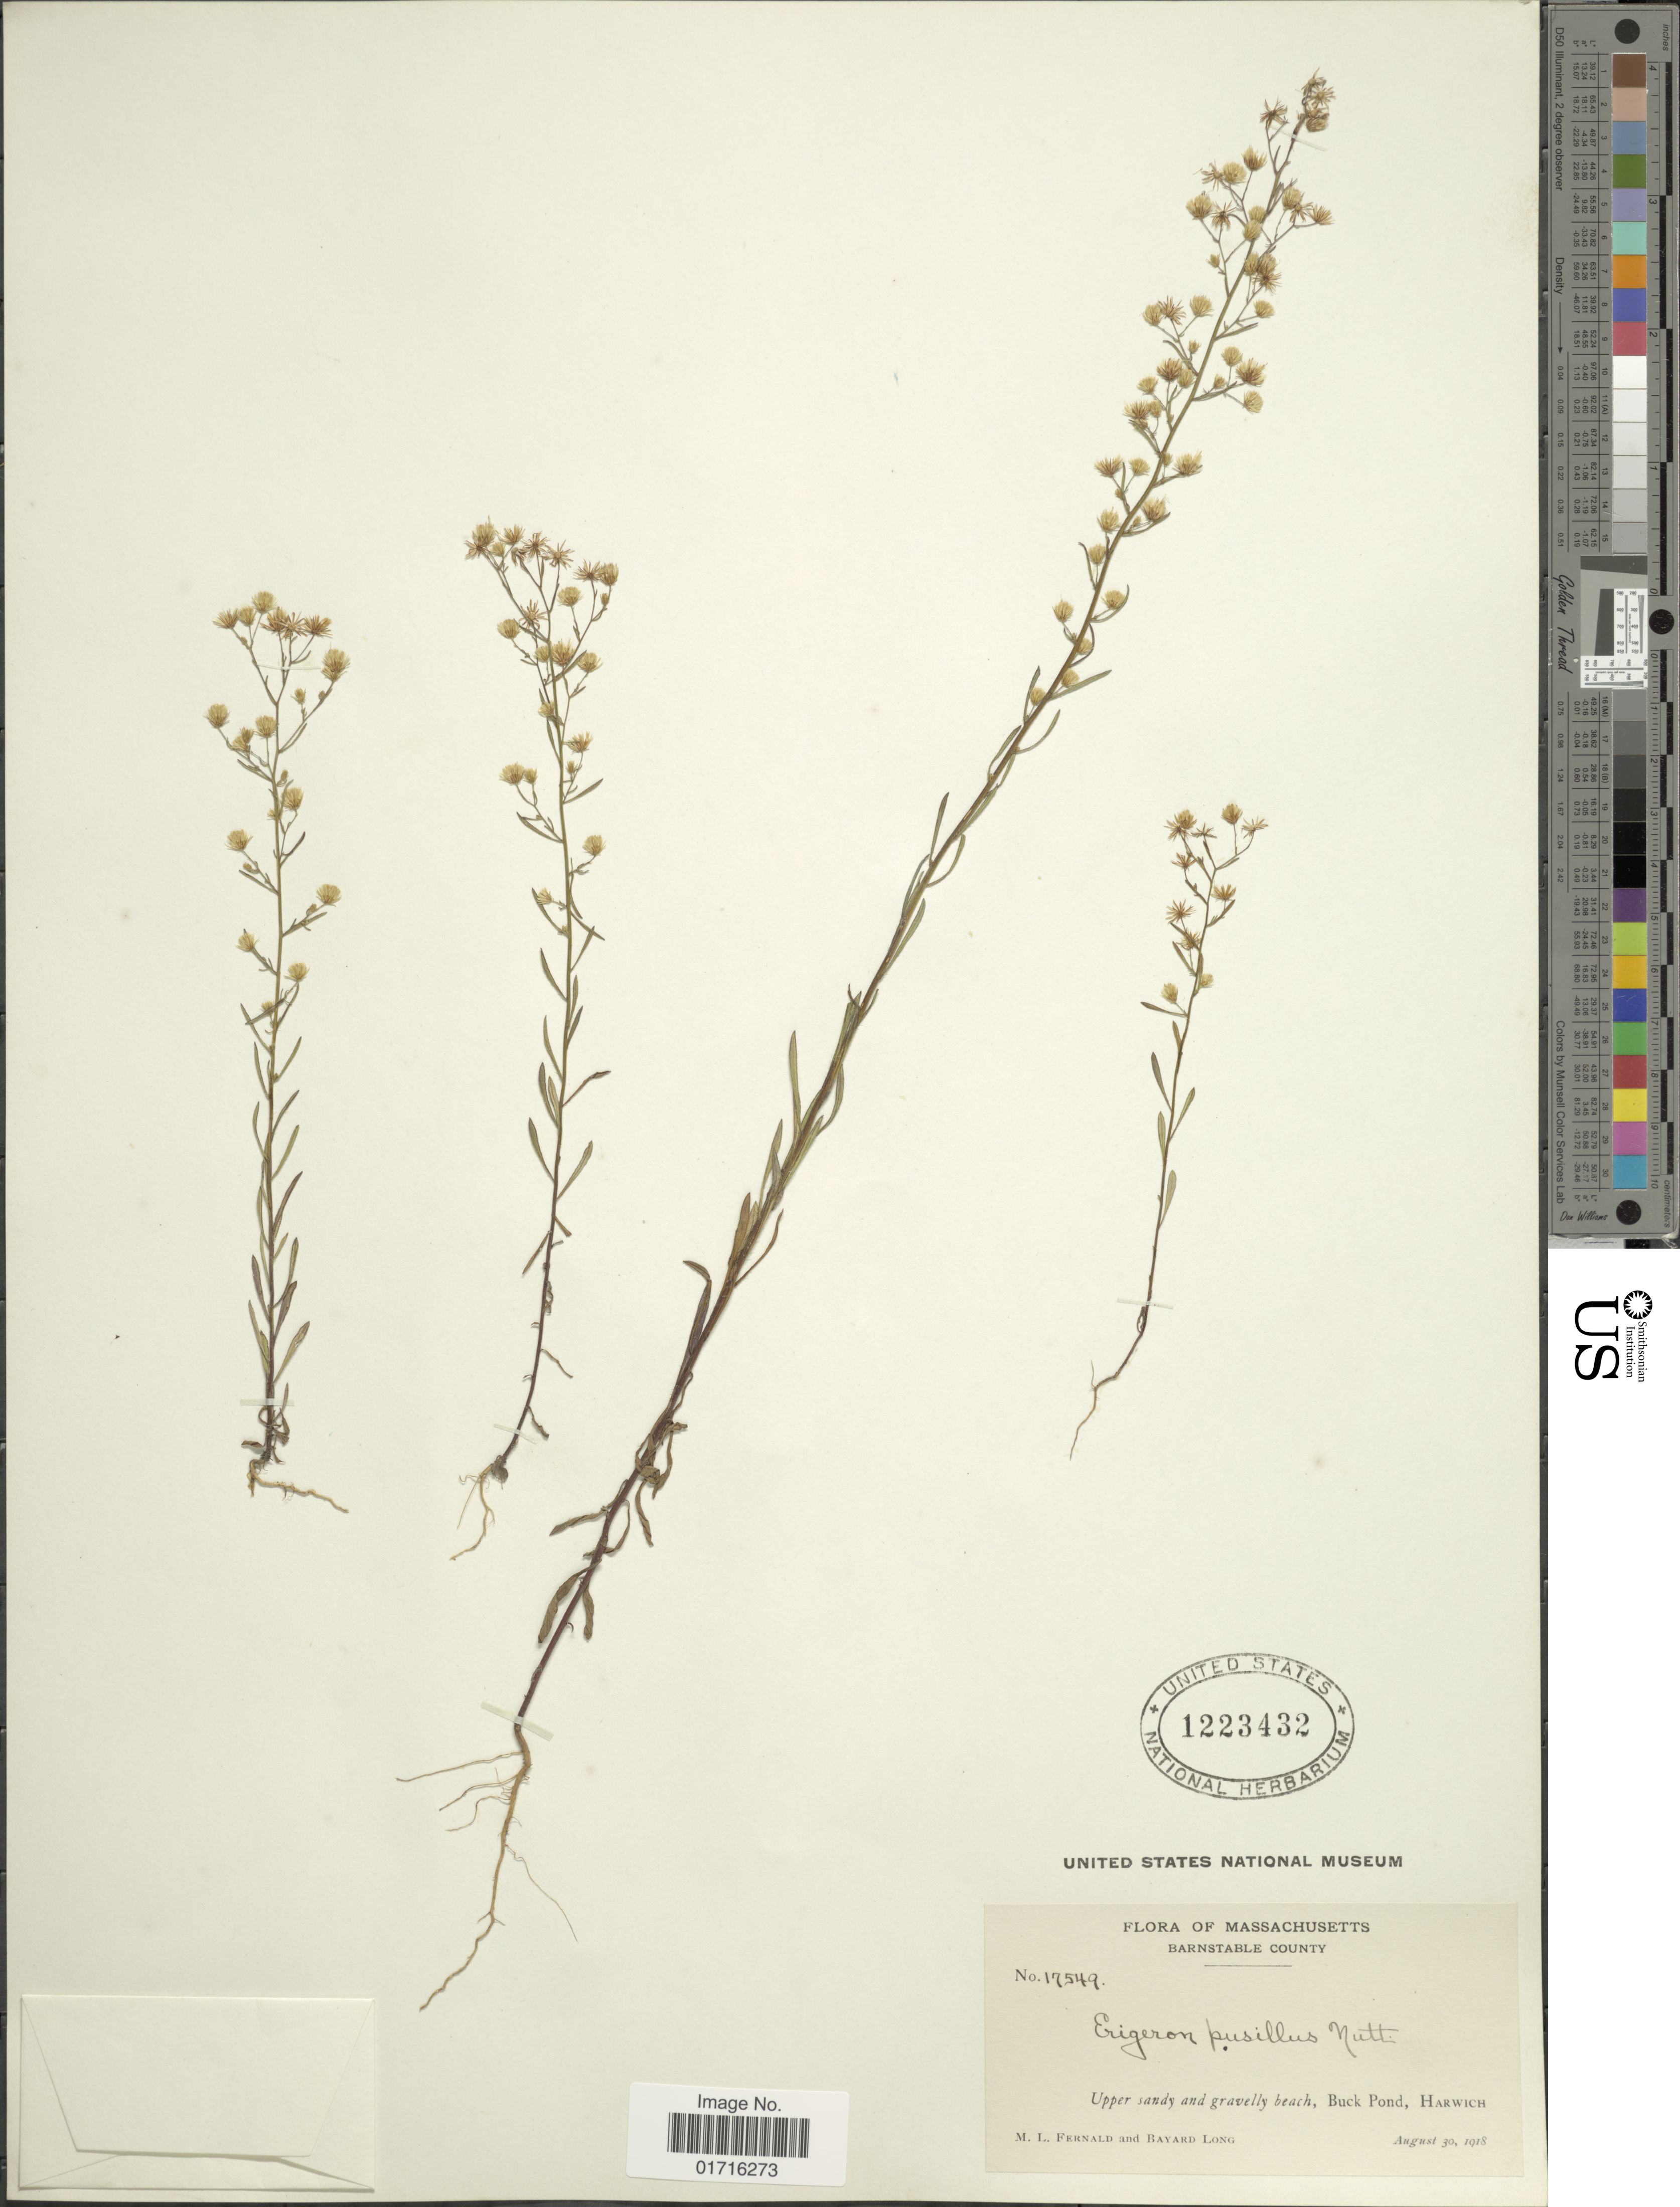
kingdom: Plantae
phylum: Tracheophyta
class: Magnoliopsida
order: Asterales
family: Asteraceae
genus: Conyza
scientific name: Conyza pusilla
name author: Houtt.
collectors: M. L. Fernald & B. Long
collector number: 17549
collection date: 1918-08-30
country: United States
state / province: Massachusetts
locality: Barnstable County, Buck Pond, Harwich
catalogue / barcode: US 1223432